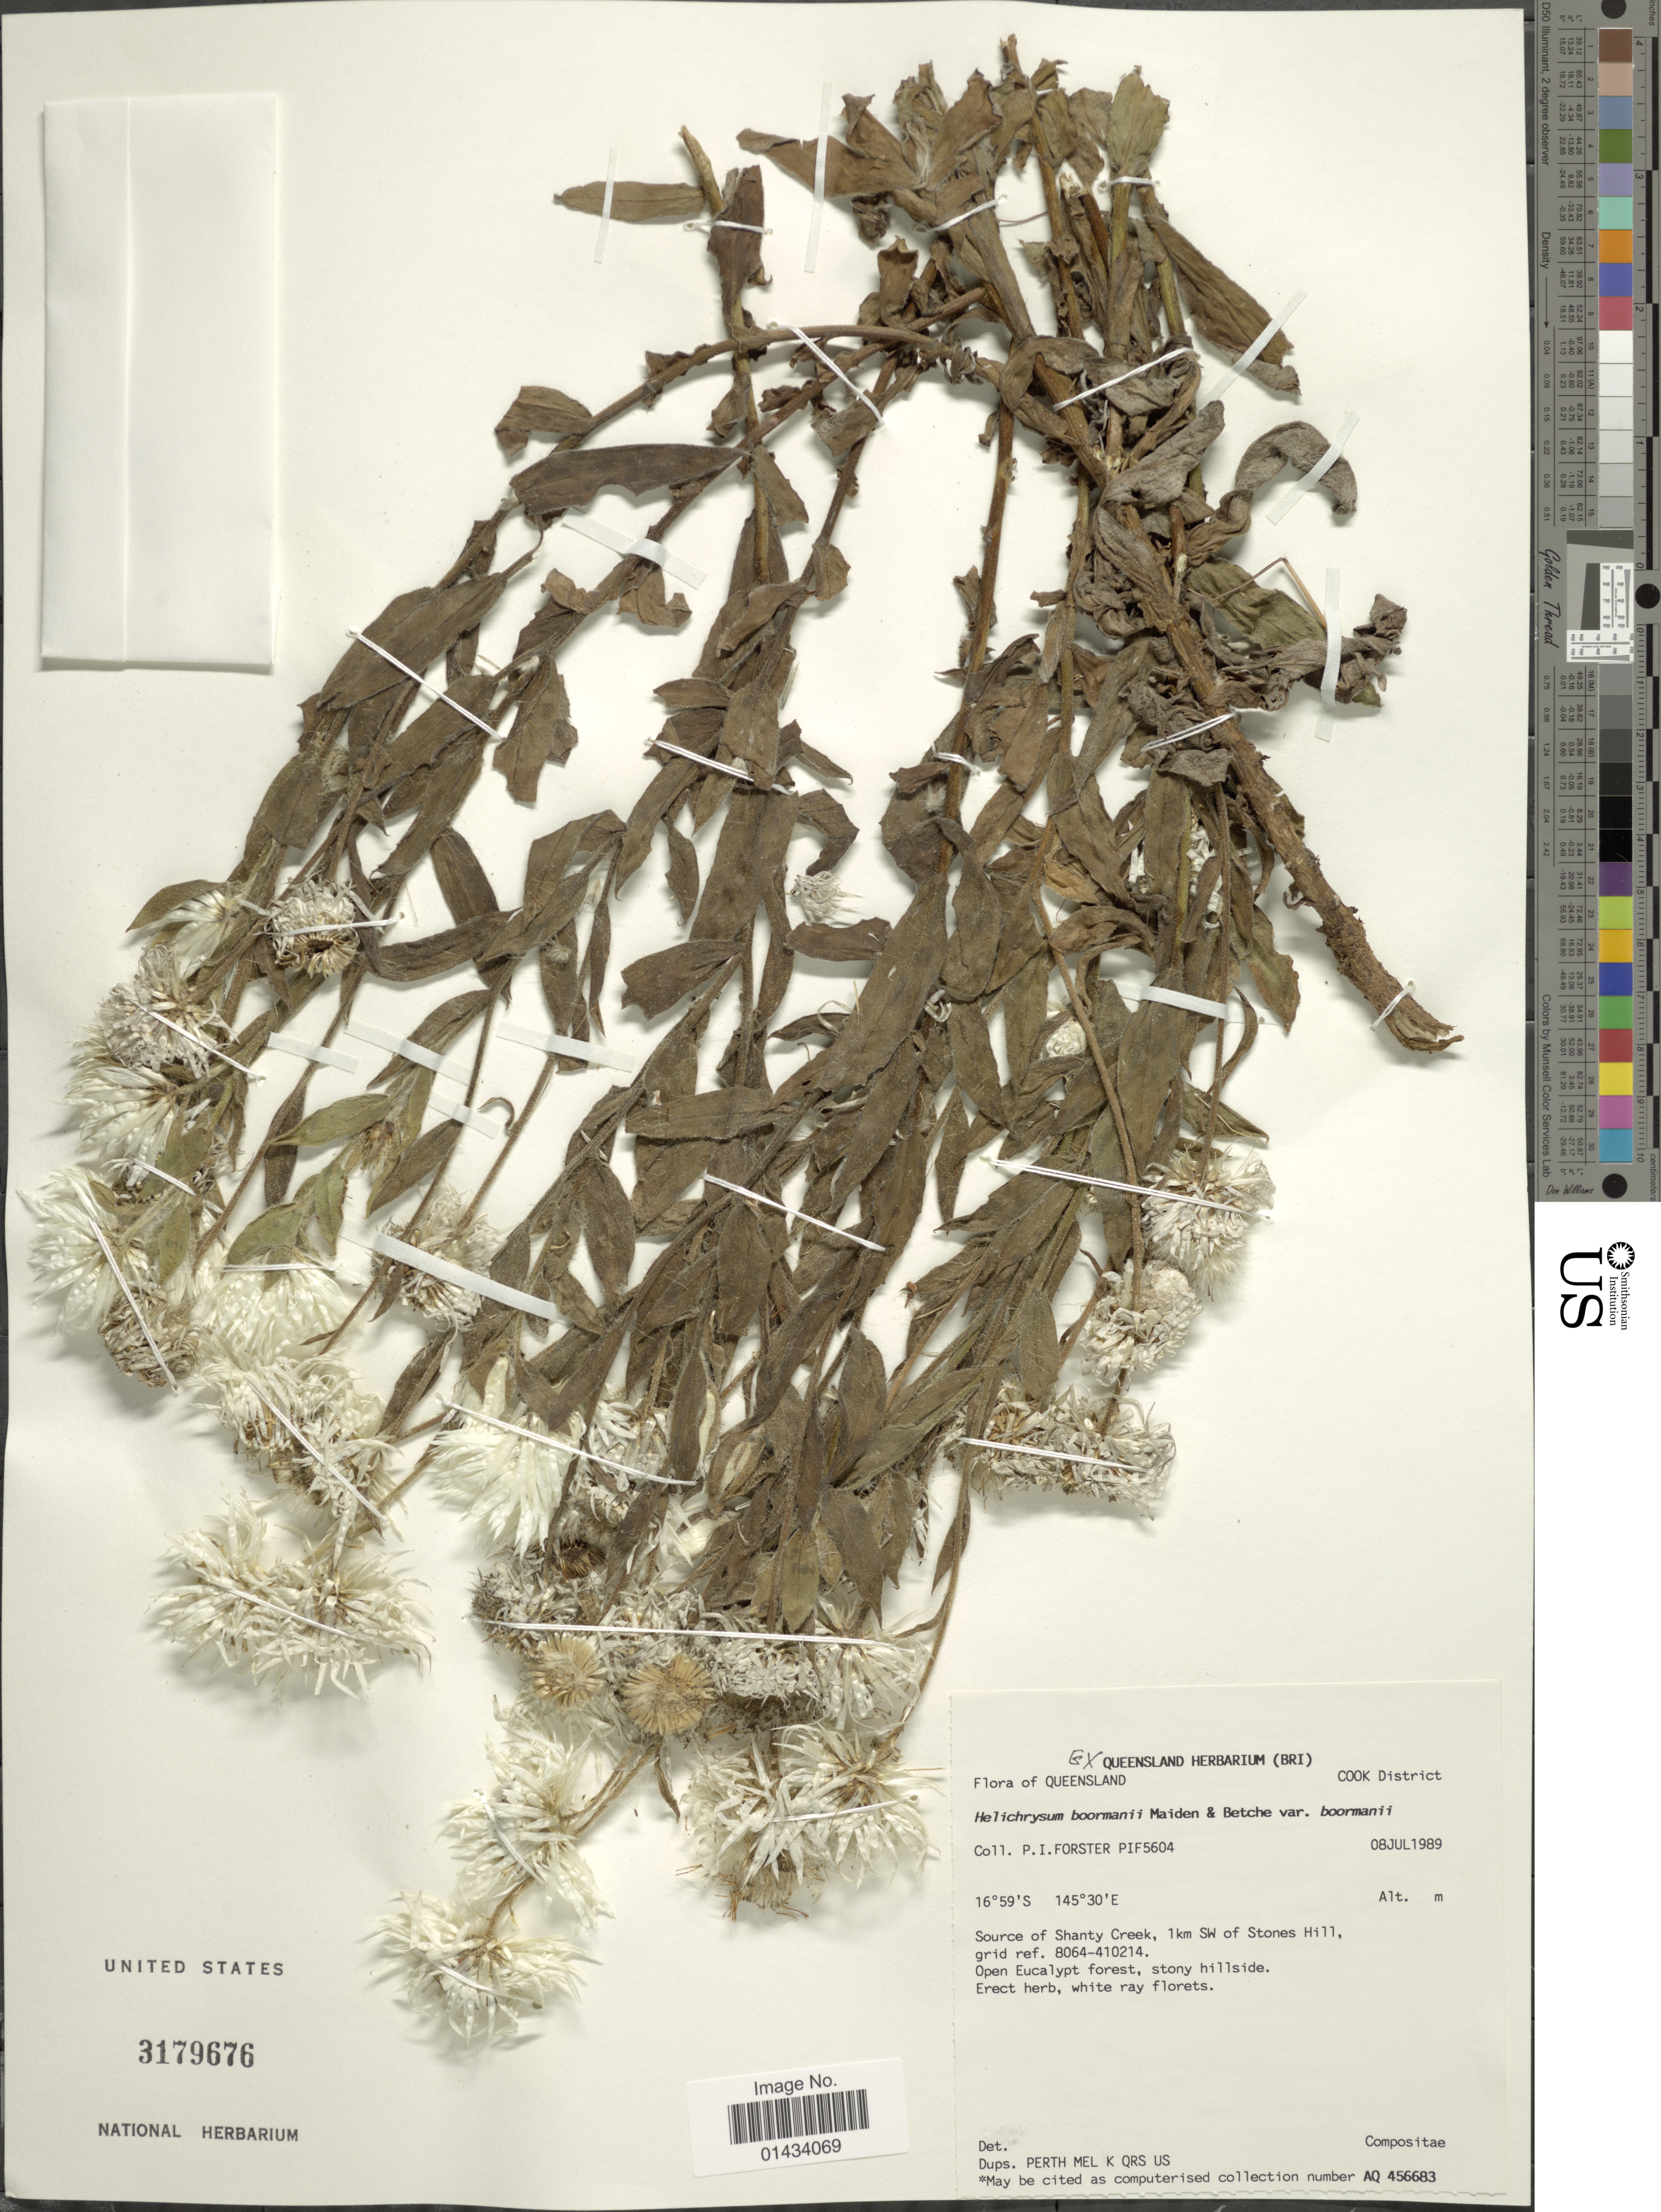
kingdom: Plantae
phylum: Tracheophyta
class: Magnoliopsida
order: Asterales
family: Asteraceae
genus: Coronidium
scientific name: Coronidium boormanii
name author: (Maiden & Betche) Paul G. Wilson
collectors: P. Forster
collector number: PIF5604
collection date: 1989-07-08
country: Australia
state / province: Queensland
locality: Source of Shanty Creek, 1 km SW of Stones Hill, grid ref. 8064-410214, open Eucalypt forest, stony hillside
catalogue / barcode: US 3179676